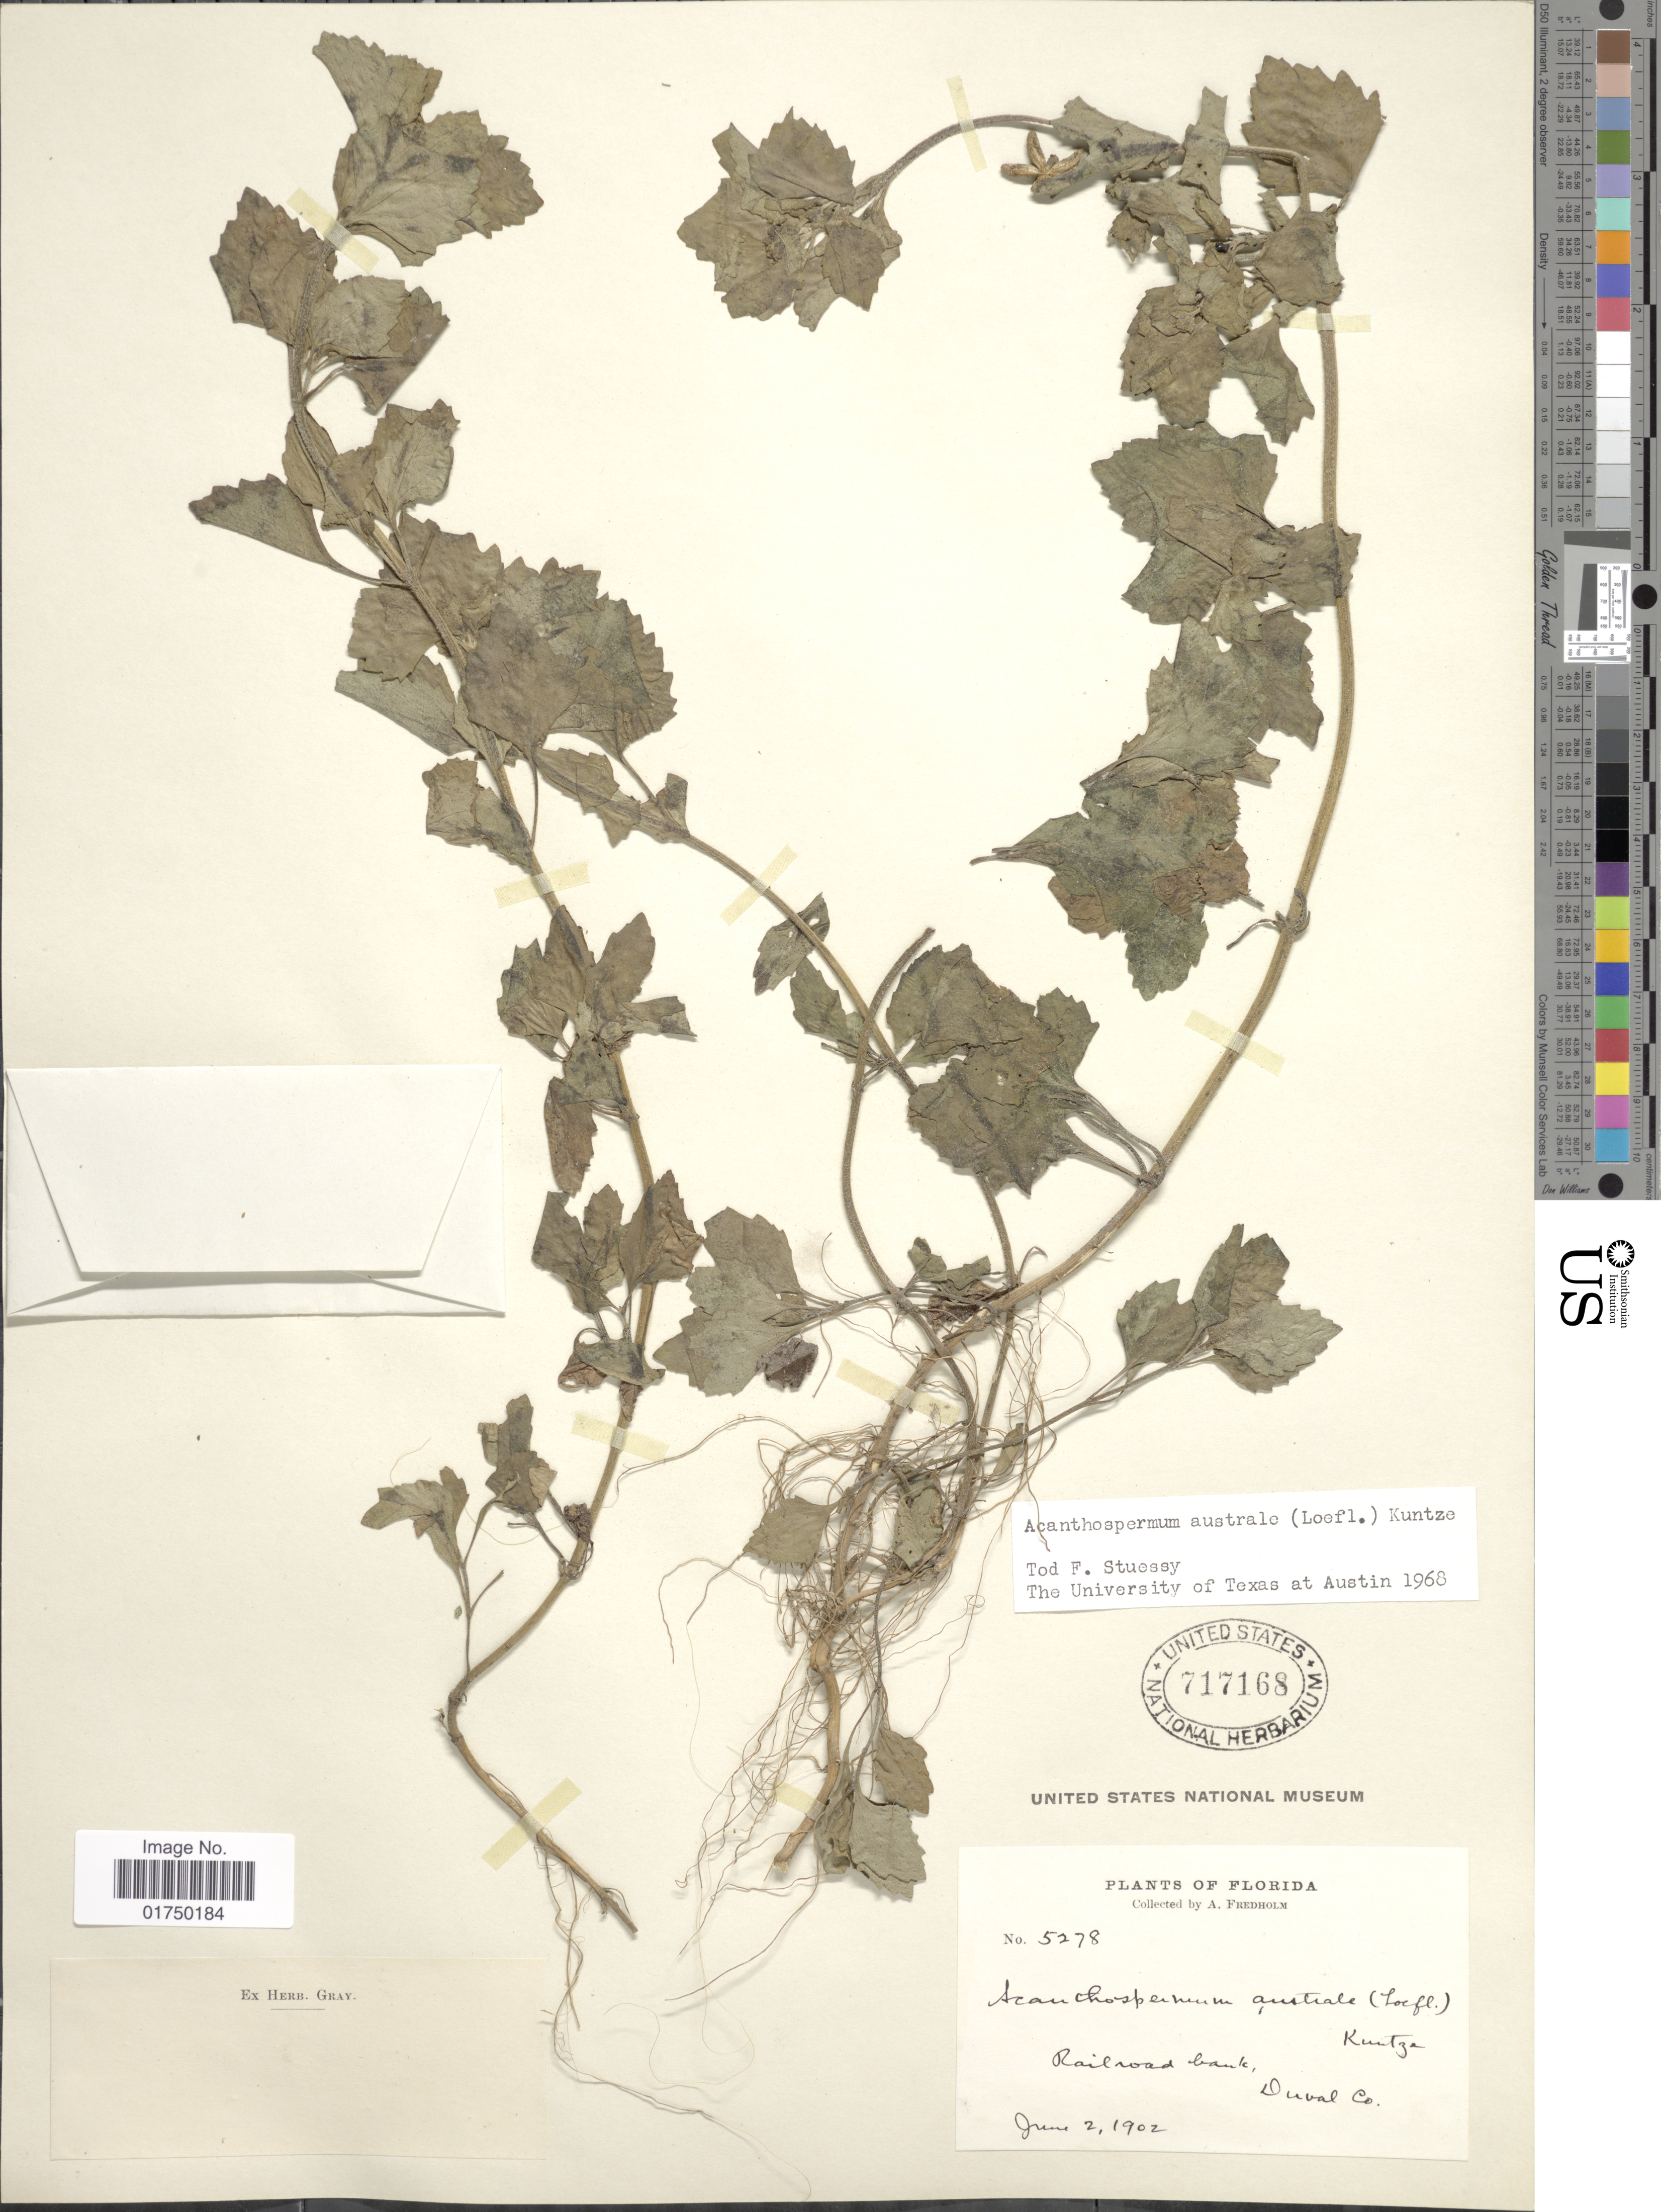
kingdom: Plantae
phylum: Tracheophyta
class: Magnoliopsida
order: Asterales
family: Asteraceae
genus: Acanthospermum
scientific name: Acanthospermum australe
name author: (Loefl.) Kuntze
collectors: A. Fredholm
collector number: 5278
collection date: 1902-06-02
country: United States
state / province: Florida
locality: Railroad bank, Duval Co.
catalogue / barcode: US 717168